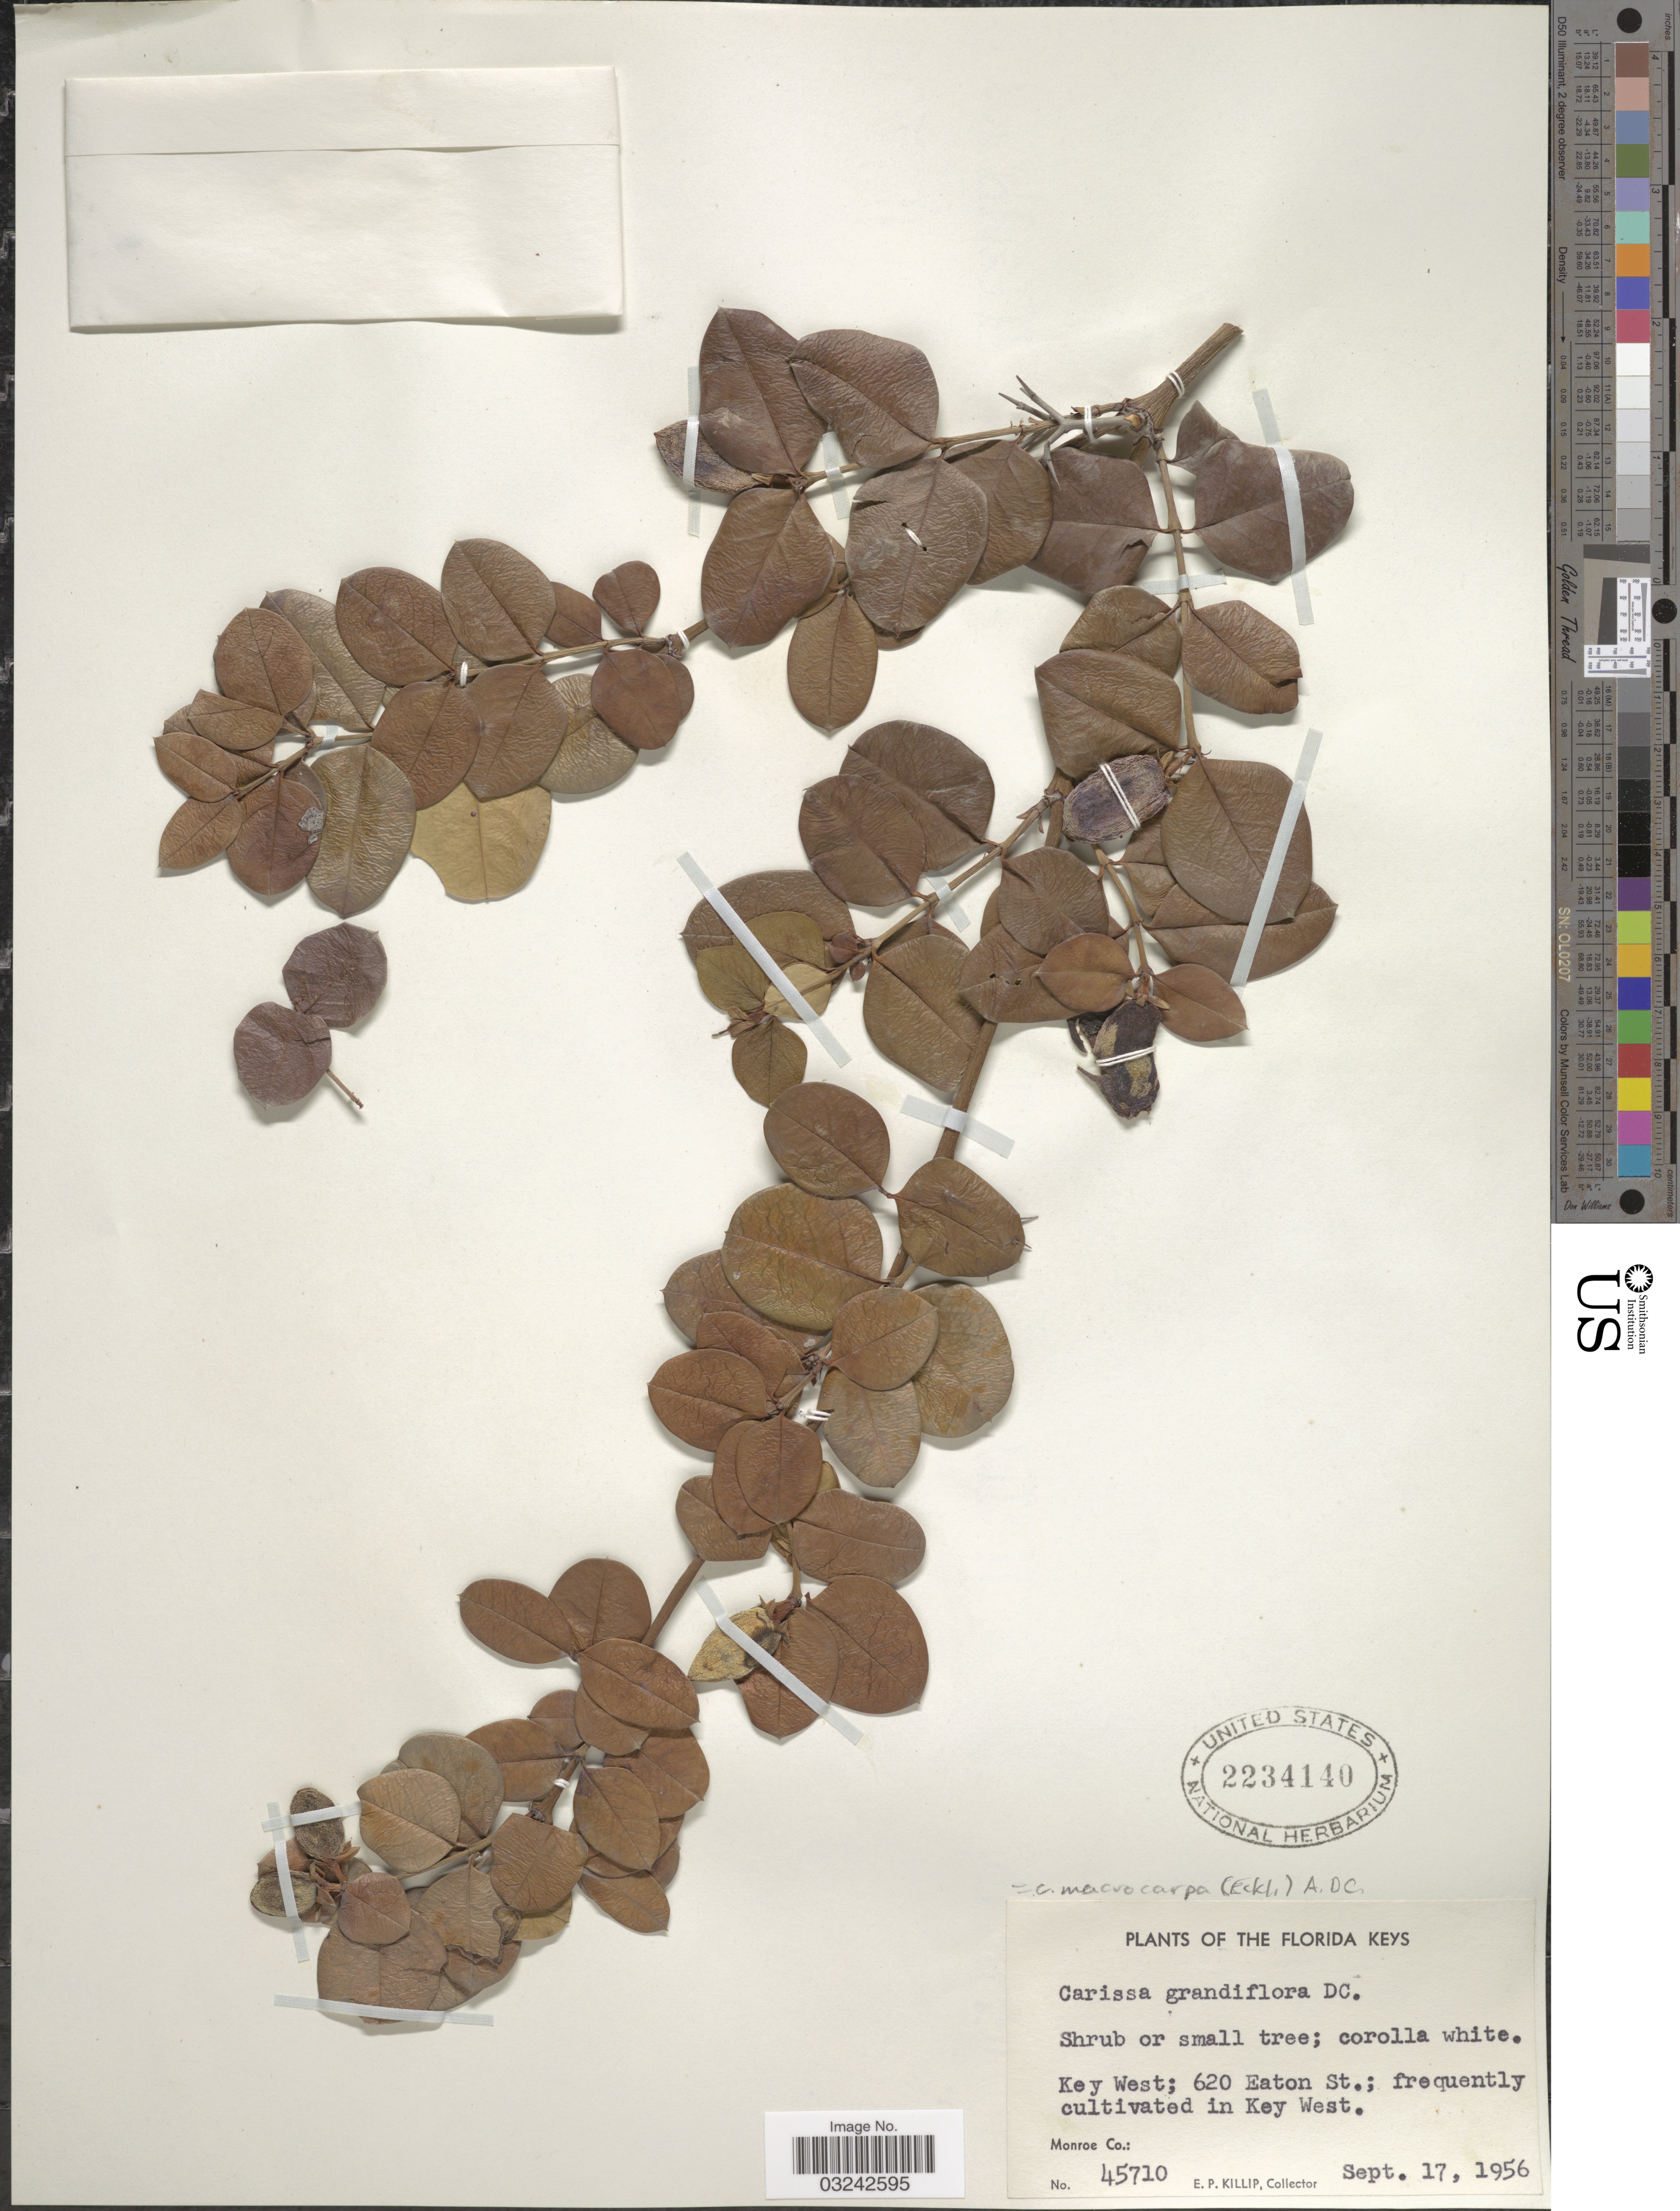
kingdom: Plantae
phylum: Tracheophyta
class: Magnoliopsida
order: Gentianales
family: Apocynaceae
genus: Carissa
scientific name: Carissa macrocarpa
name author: (Eckl.) A. DC.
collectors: E. P. Killip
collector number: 45710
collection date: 1956-09-17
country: United States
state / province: Florida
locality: Florida Keys. Key West; 620 Eaton St.; frequently cultivated in Key West. Monroe Co.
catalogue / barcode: US 2234140